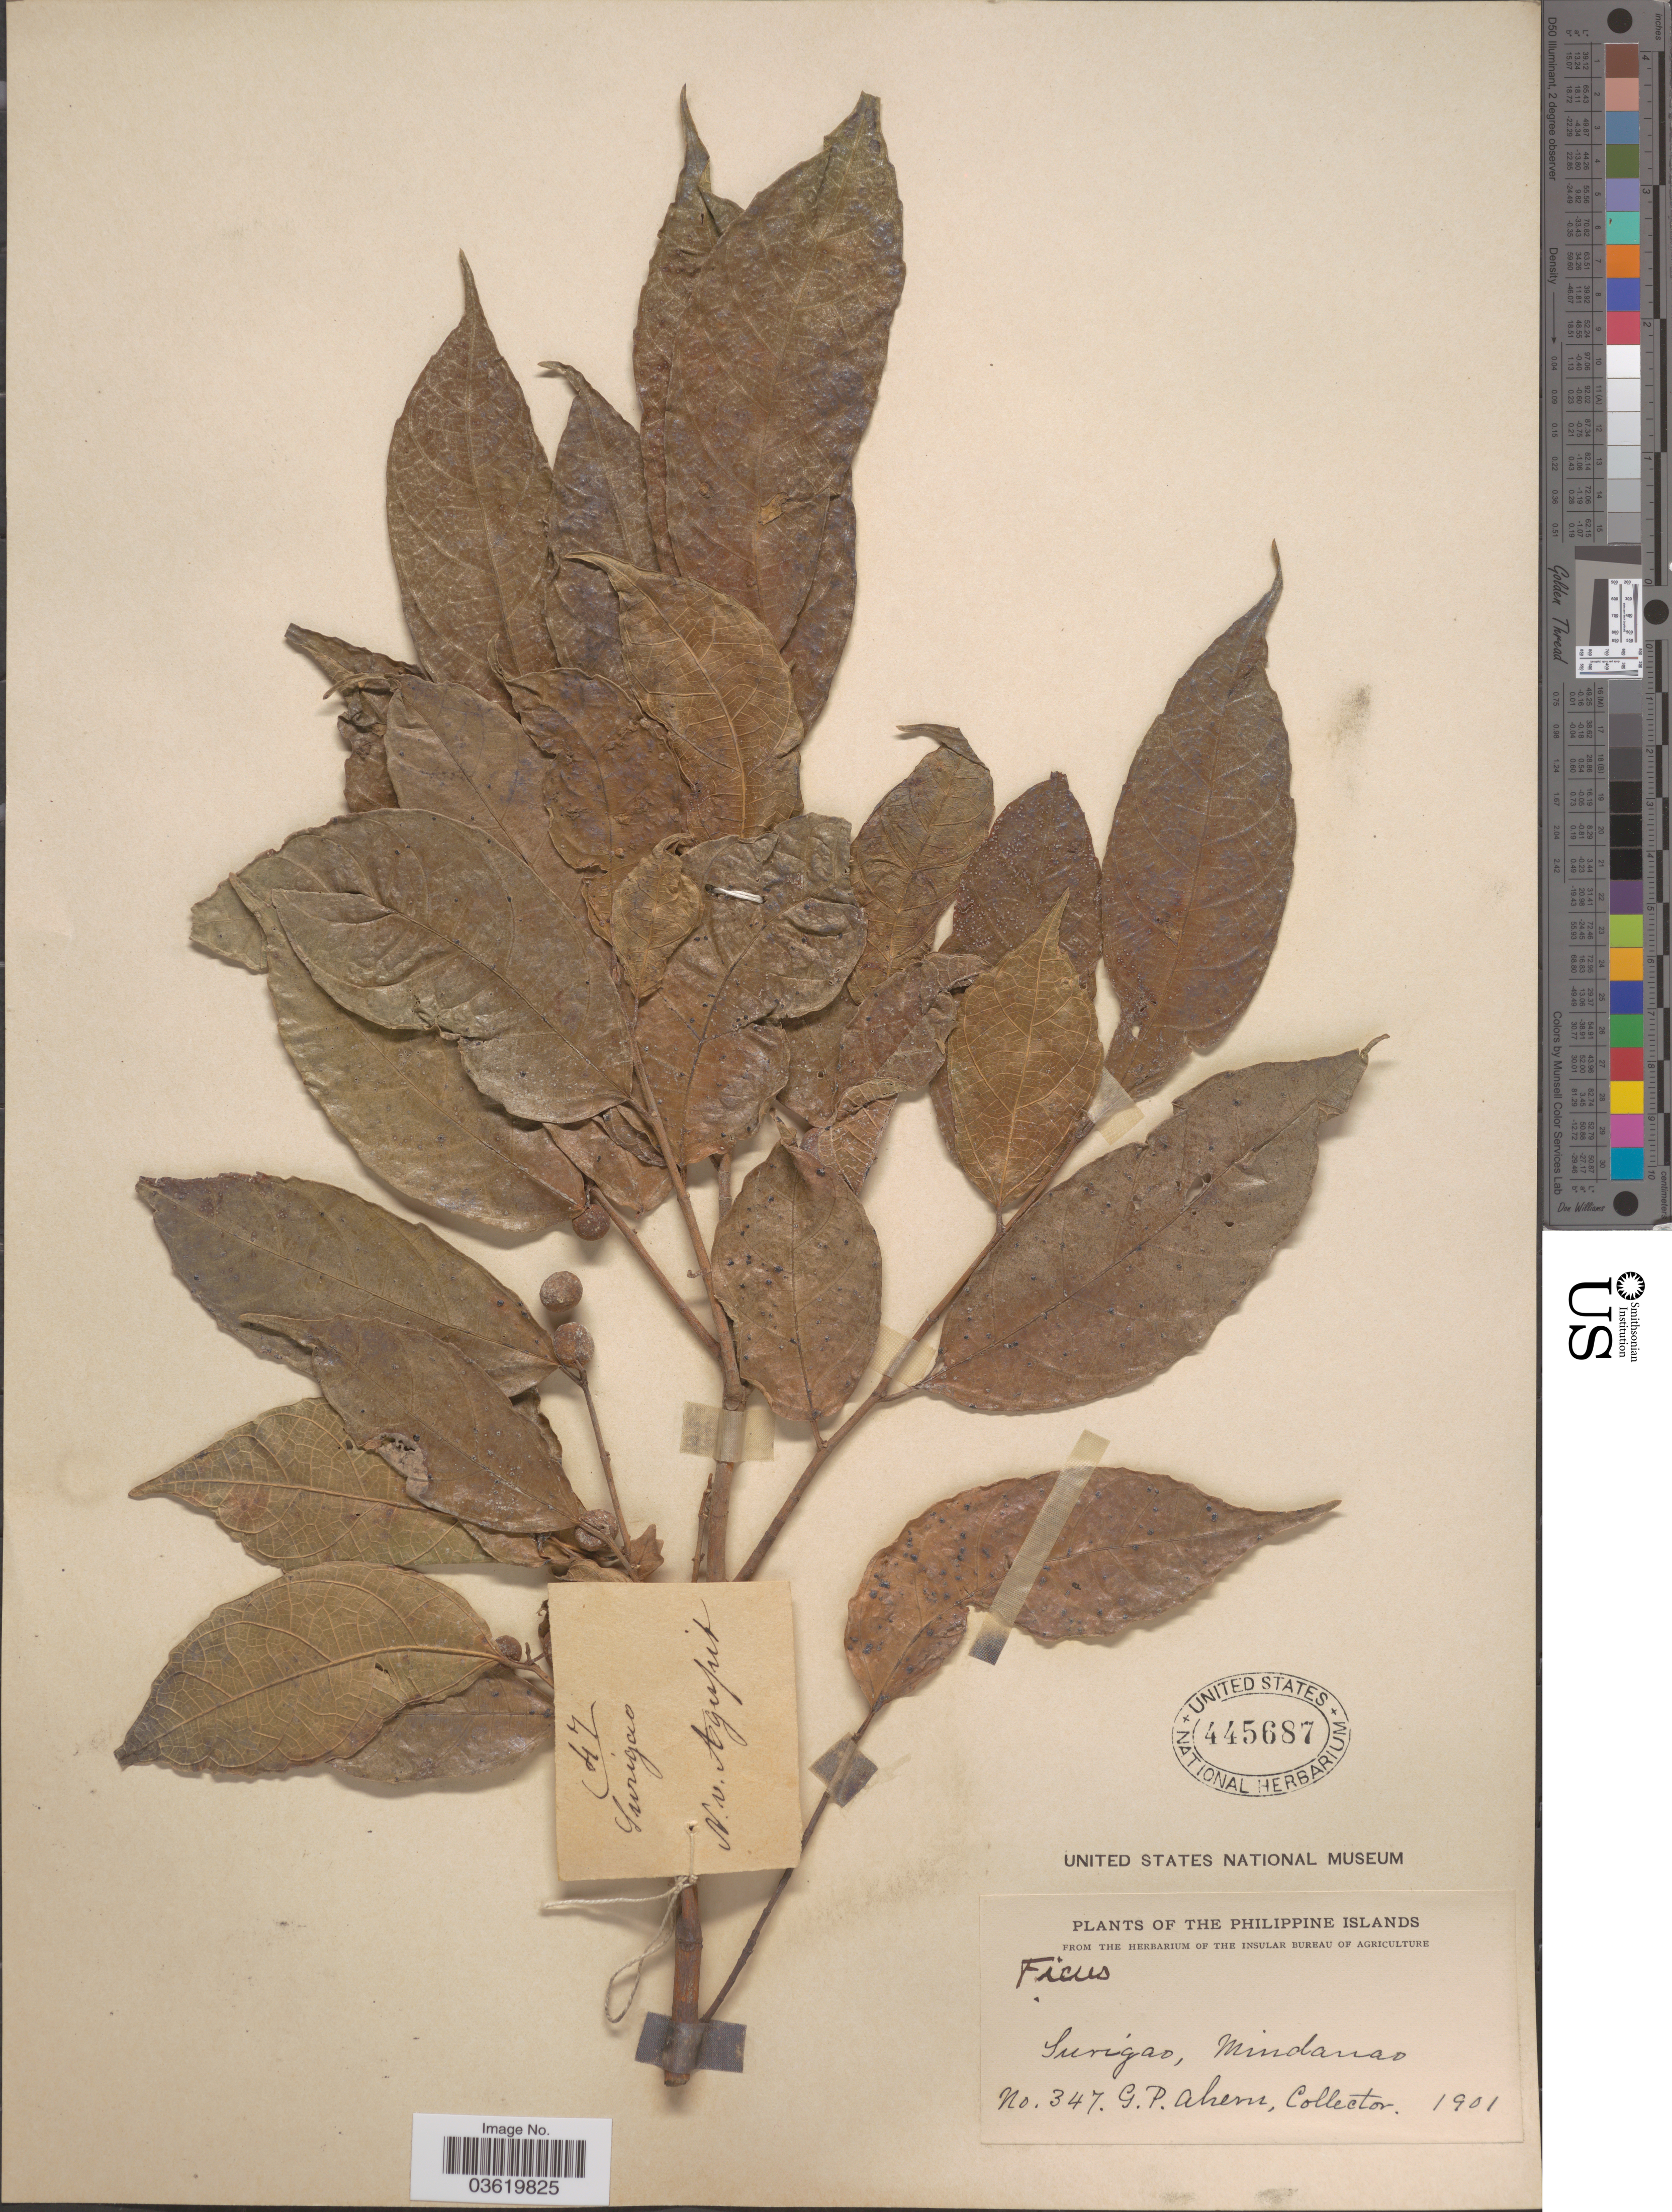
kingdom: Plantae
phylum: Tracheophyta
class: Magnoliopsida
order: Rosales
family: Moraceae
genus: Ficus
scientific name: Ficus ulmifolia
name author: Lam.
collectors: G. Ahern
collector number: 347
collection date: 1901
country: Philippines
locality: Philippine Islands. Surigao, Mindanao.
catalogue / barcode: US 445687